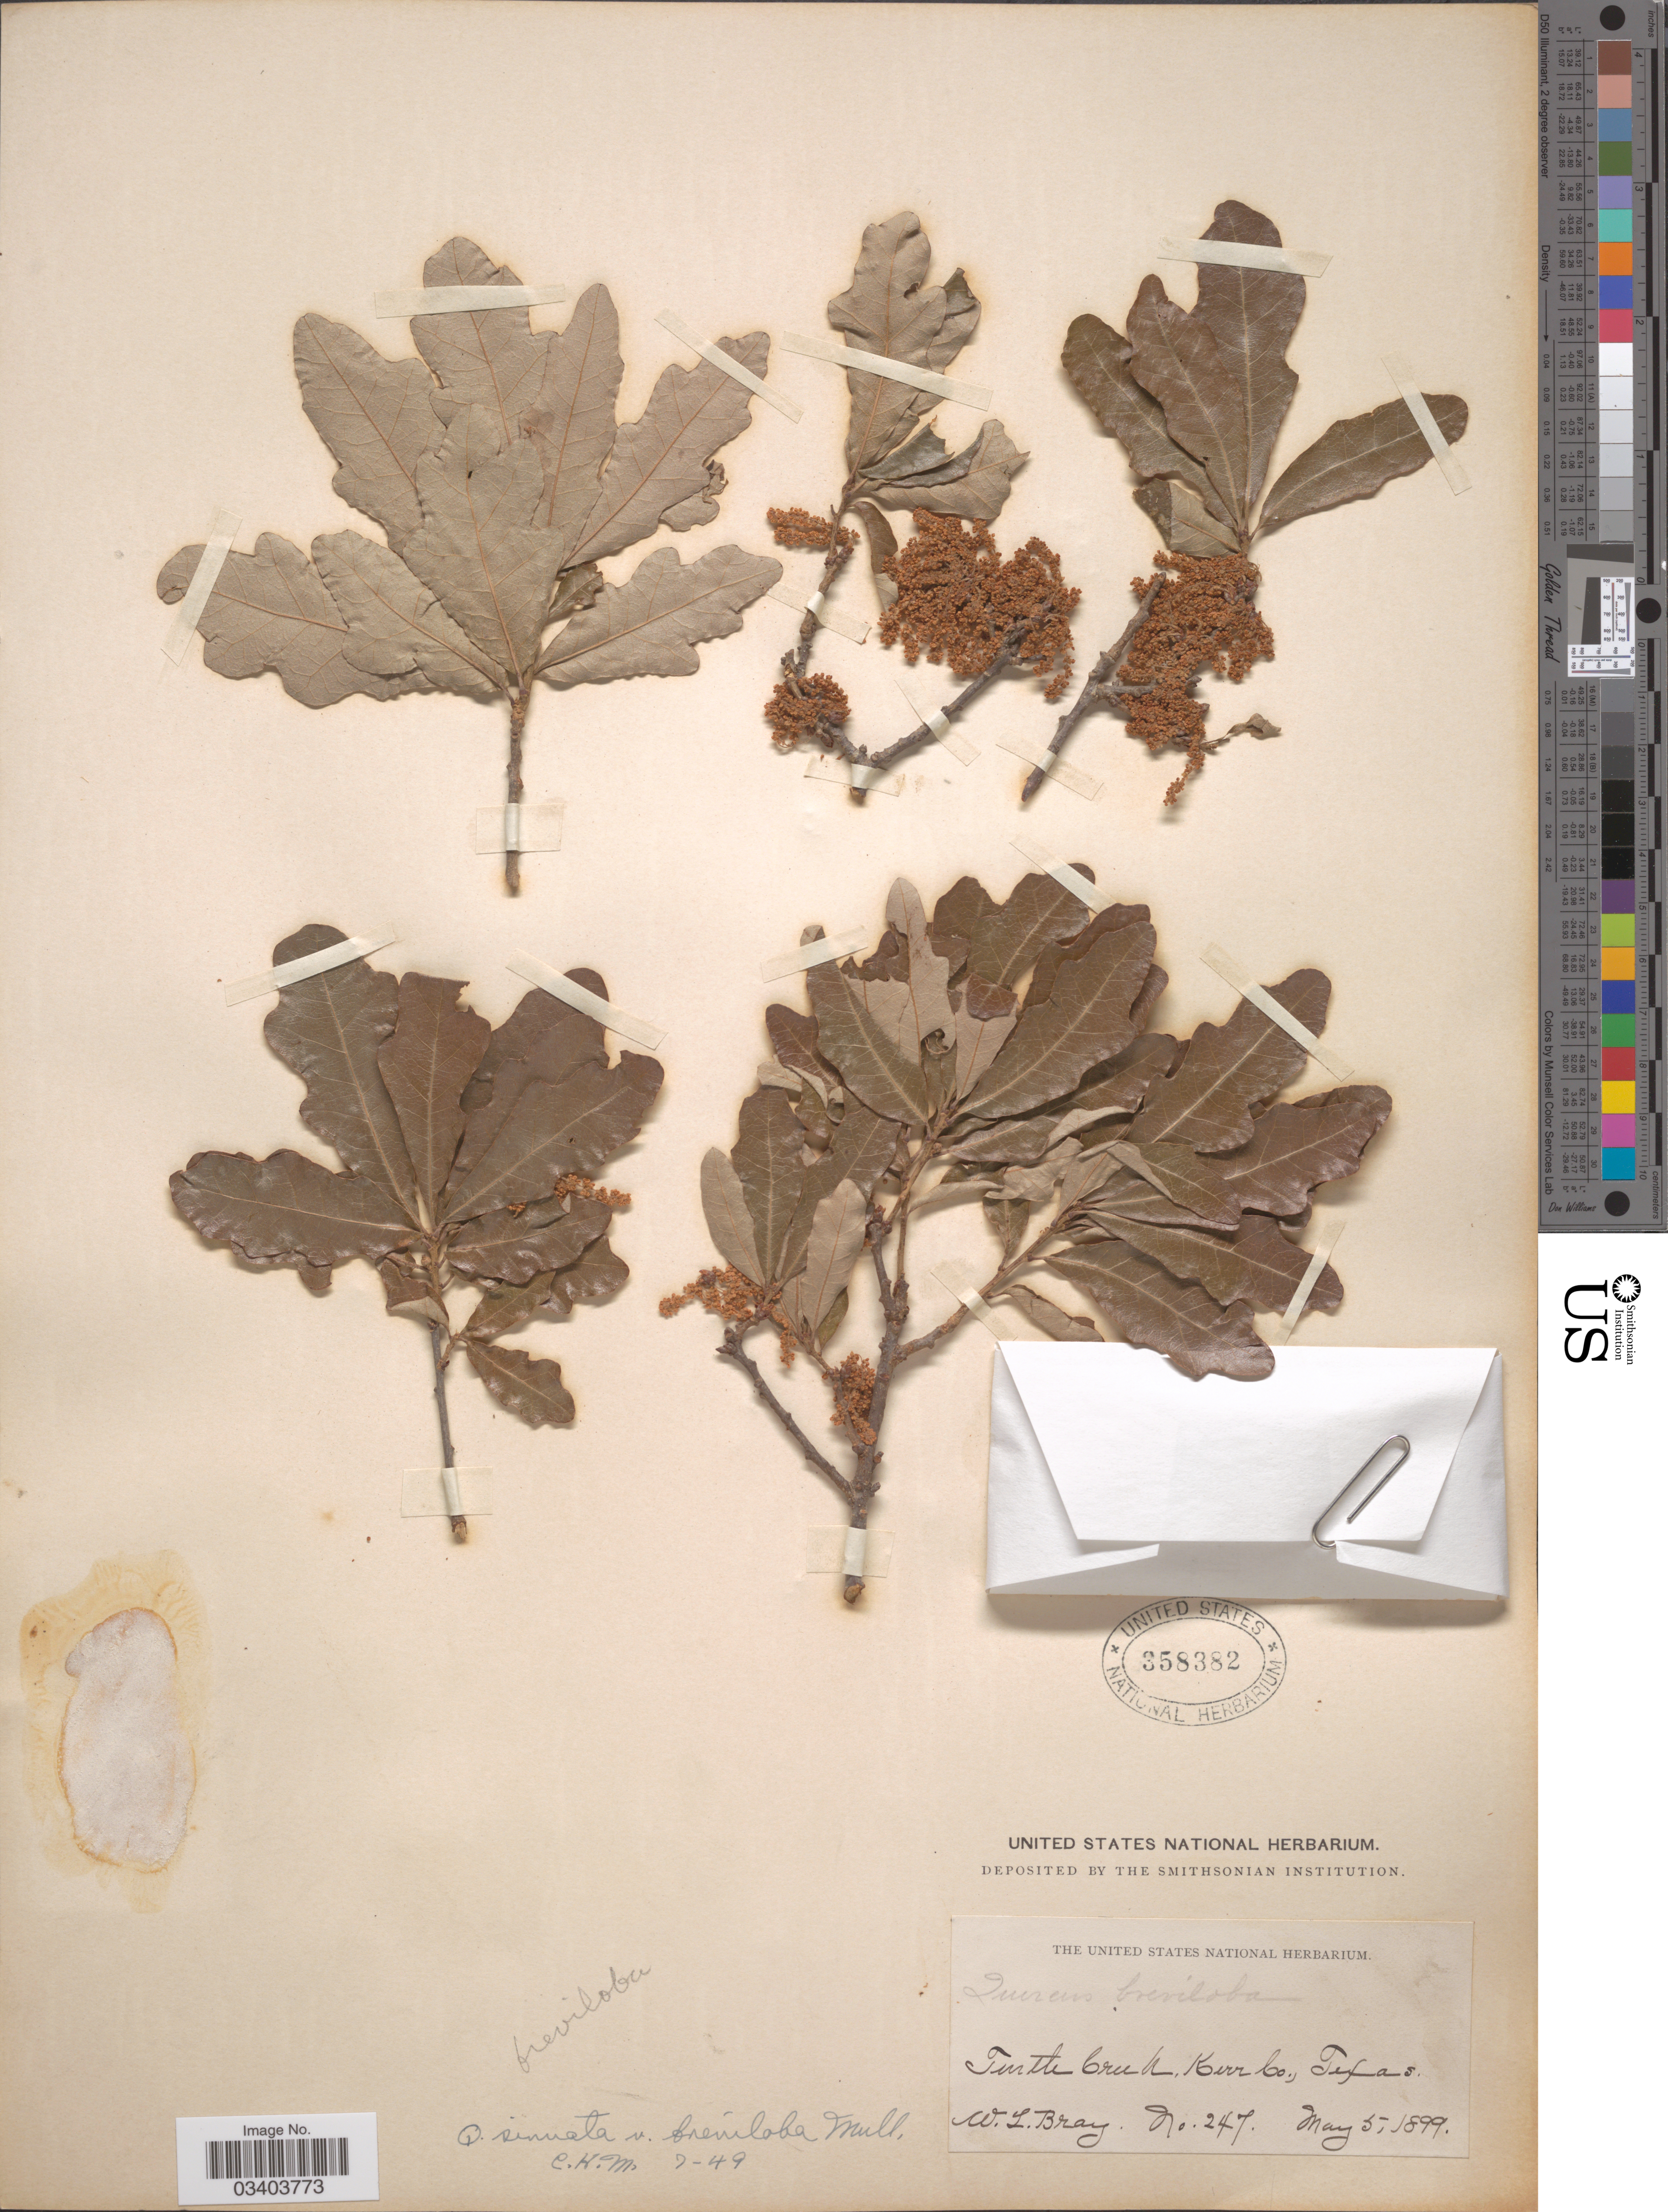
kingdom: Plantae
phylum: Tracheophyta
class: Magnoliopsida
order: Fagales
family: Fagaceae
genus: Quercus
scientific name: Quercus breviloba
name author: (Torr.) Sarg.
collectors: W. L. Bray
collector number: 247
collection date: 1899-05-05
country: United States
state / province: Texas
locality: Turtle Creek, Kerr Co.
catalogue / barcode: US 358382